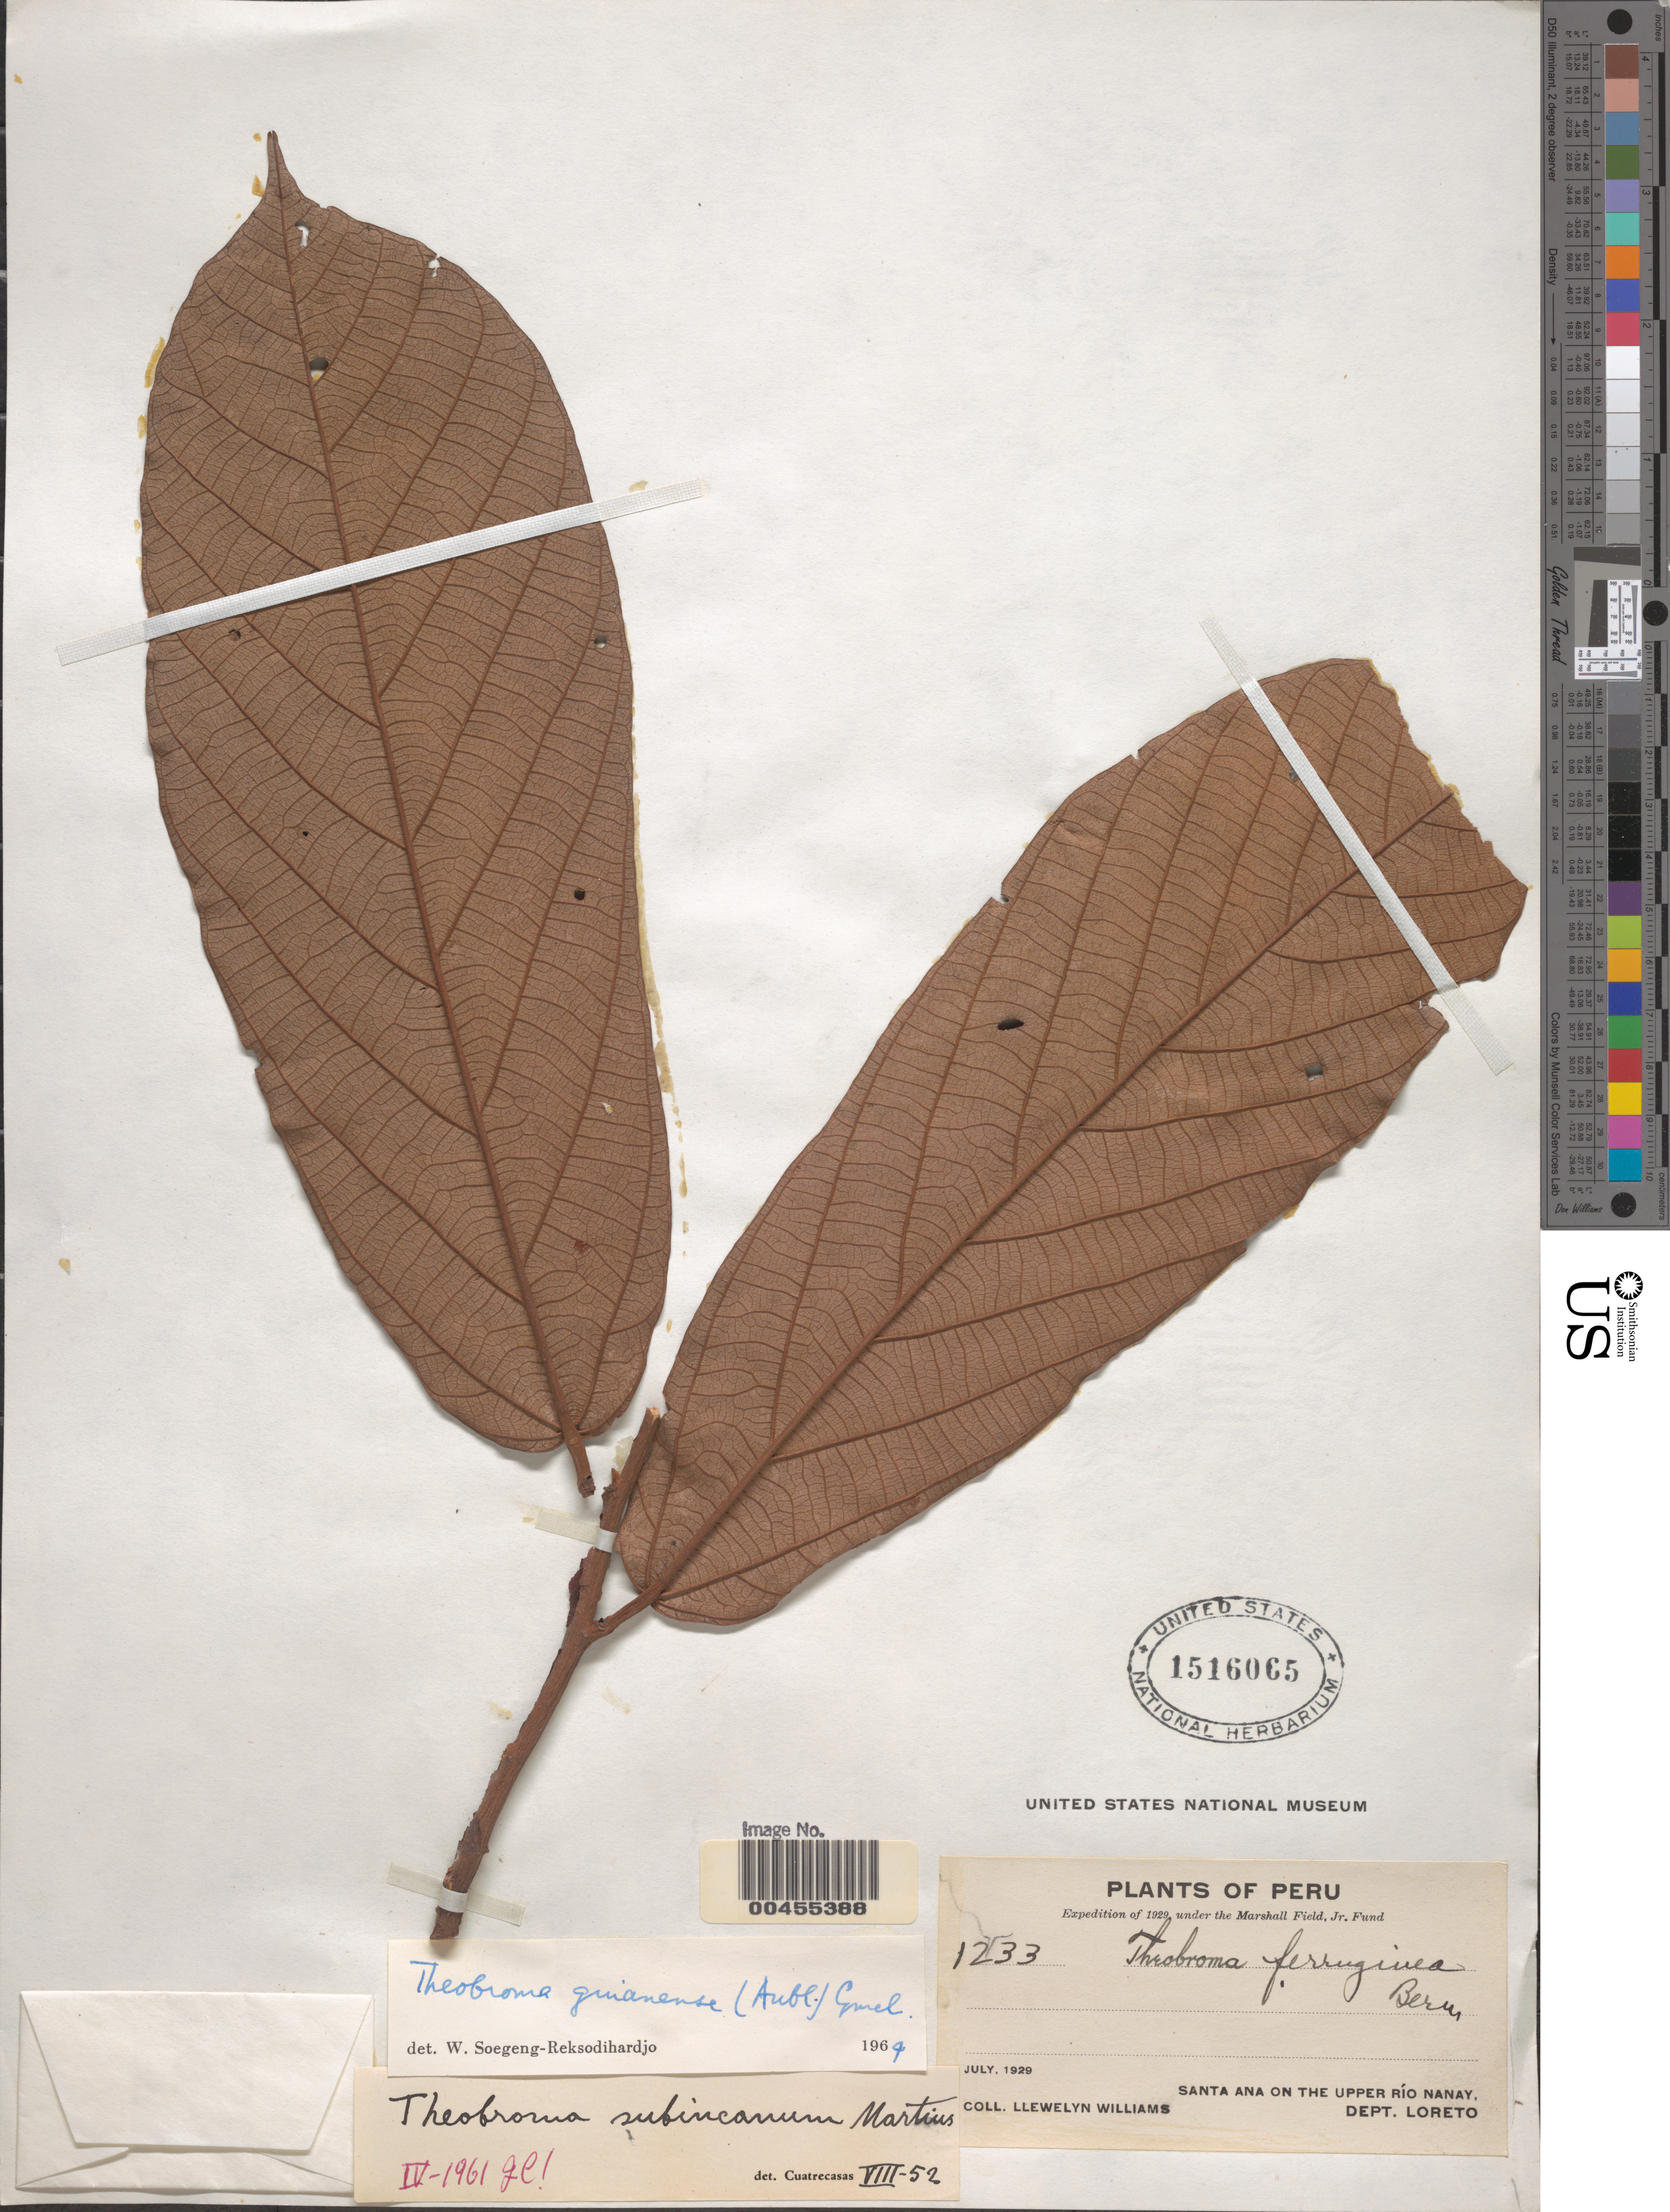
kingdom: Plantae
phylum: Tracheophyta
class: Magnoliopsida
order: Malvales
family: Malvaceae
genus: Theobroma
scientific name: Theobroma subincanum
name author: Mart.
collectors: Ll. Williams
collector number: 1233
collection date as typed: Jul 1929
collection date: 1929-07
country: Peru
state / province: Loreto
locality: Santa Ana on the upper Río Nanay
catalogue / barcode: US 1516065